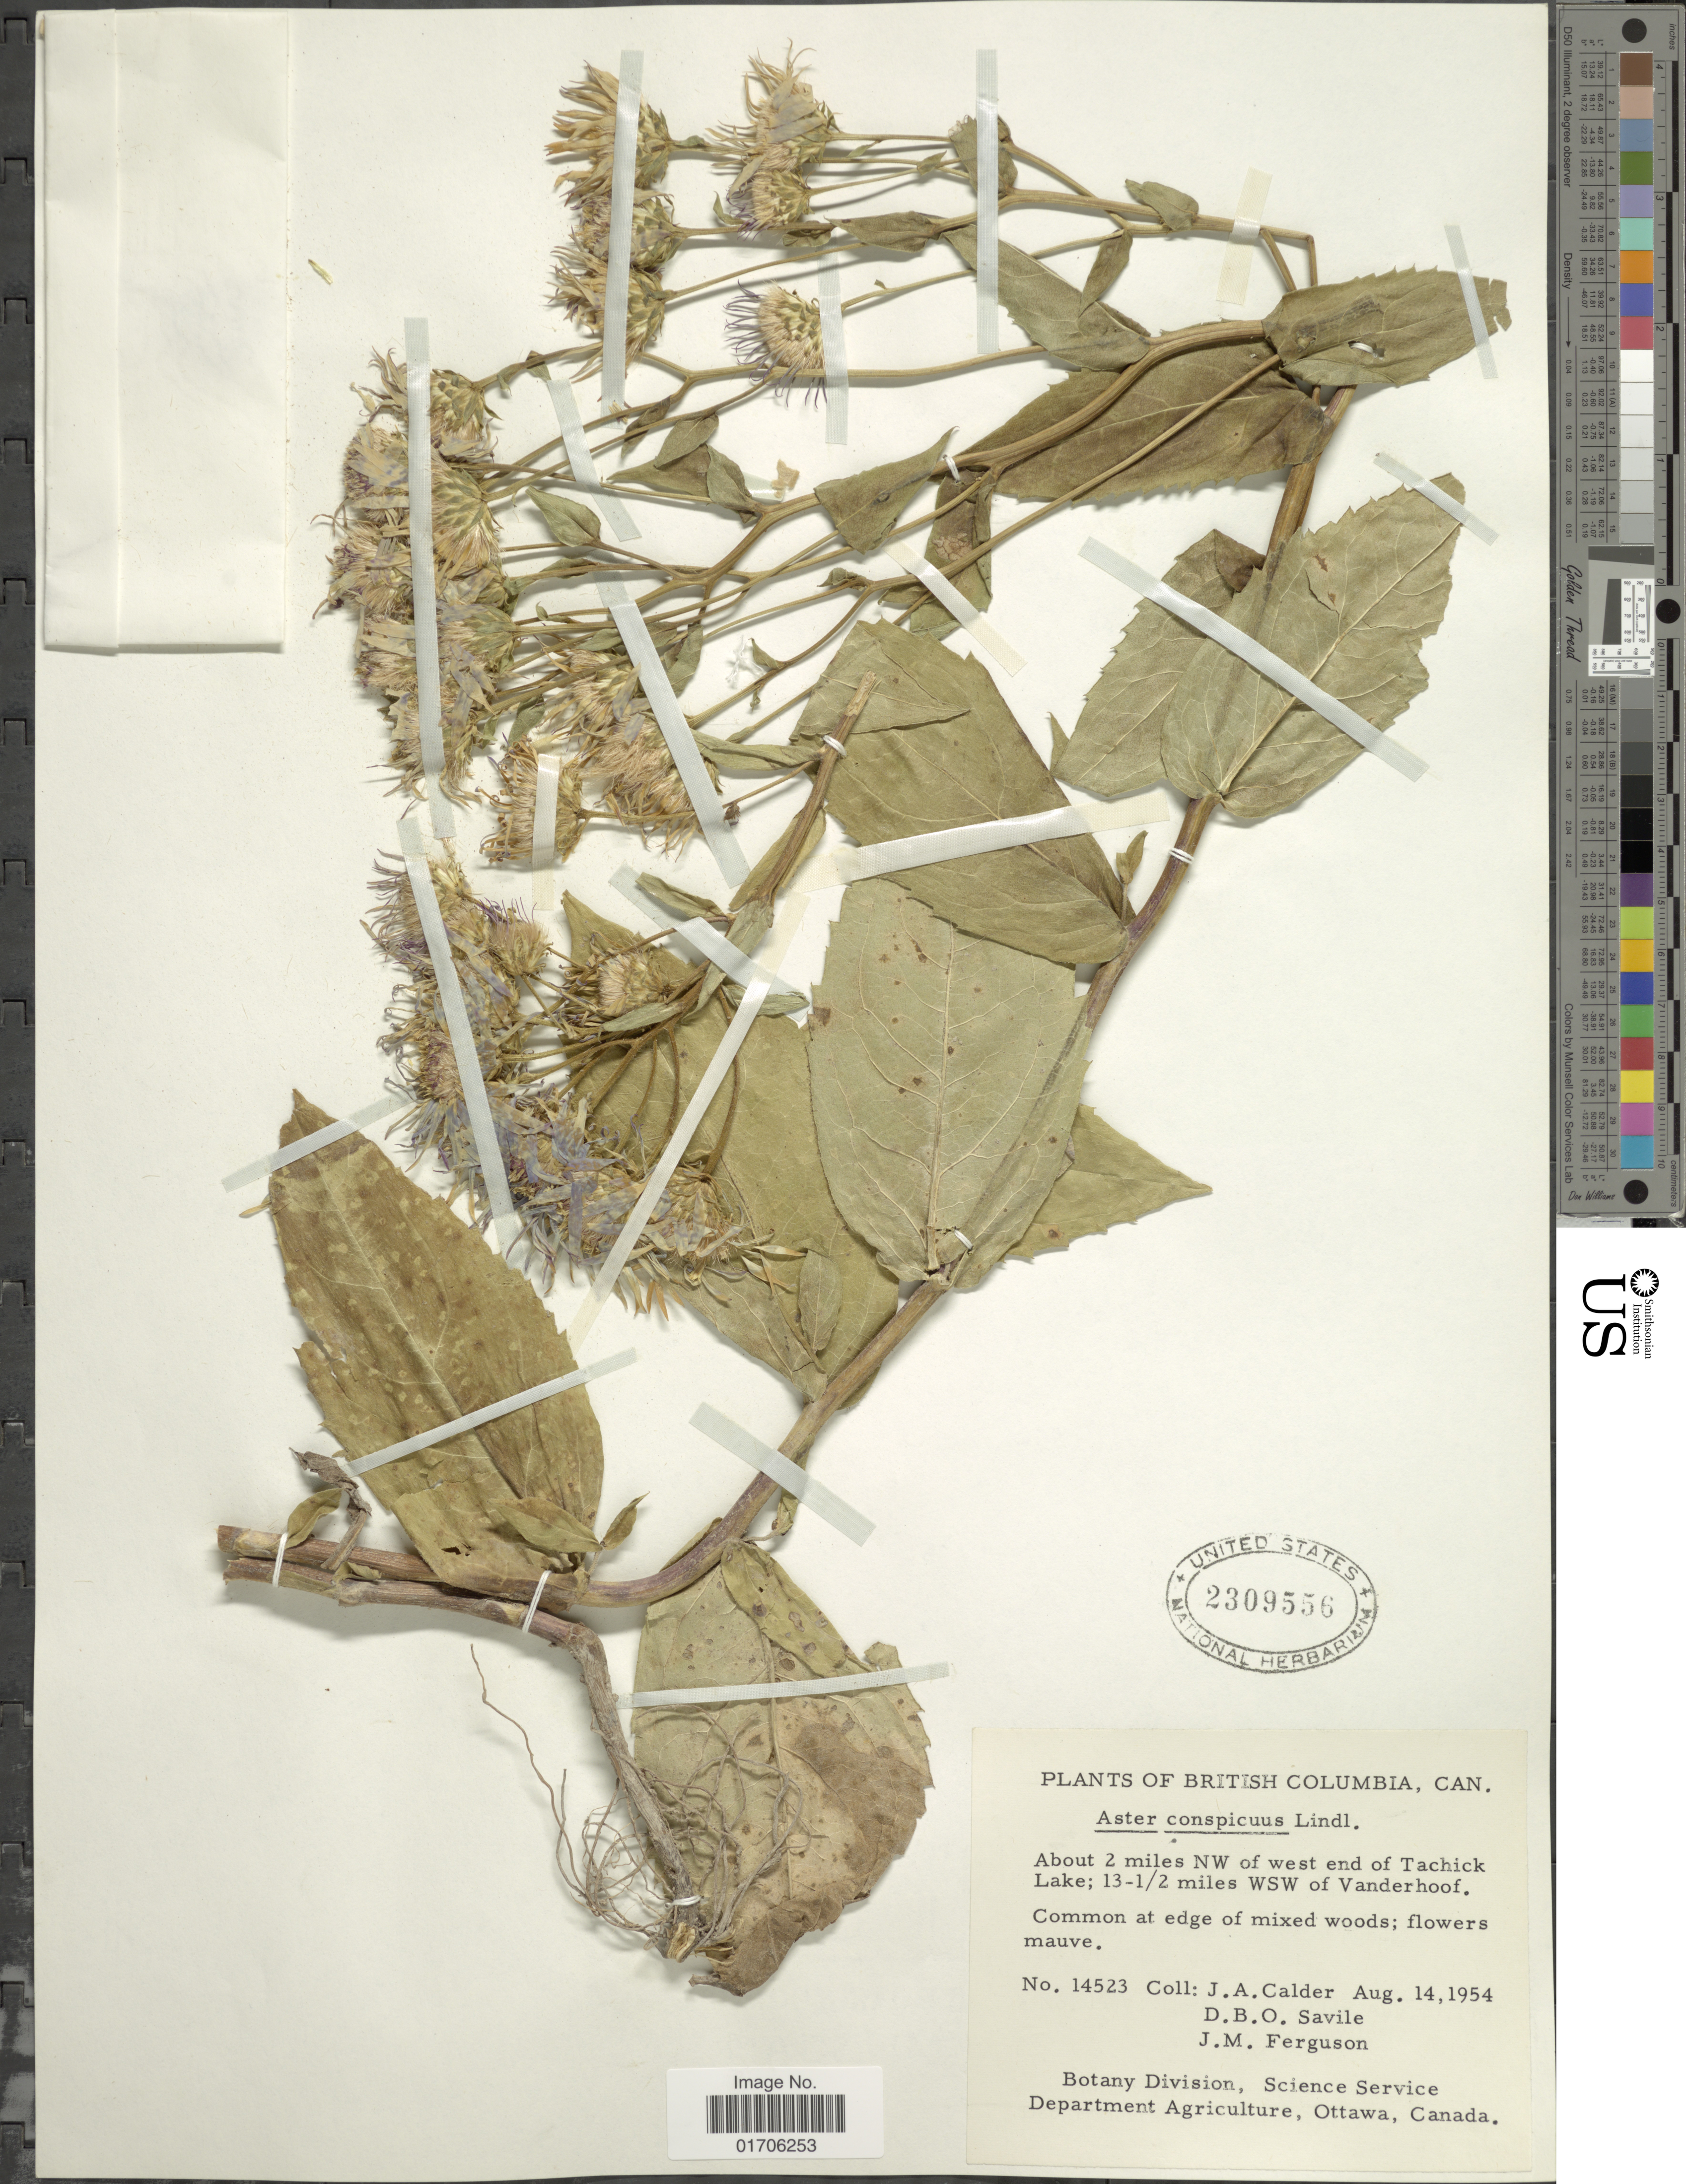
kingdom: Plantae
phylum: Tracheophyta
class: Magnoliopsida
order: Asterales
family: Asteraceae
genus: Eurybia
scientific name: Eurybia conspicua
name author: (Lindl.) G.L. Nesom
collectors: J. A. Calder, D. Savile & J. M. Ferguson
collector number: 14523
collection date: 1954-08-14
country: Canada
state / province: British Columbia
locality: British Columbia, Can. About 2 miles NW of west end of Tachick Lake; 13-1/2 miles WSW of Vanderhoof.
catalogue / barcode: US 2309556